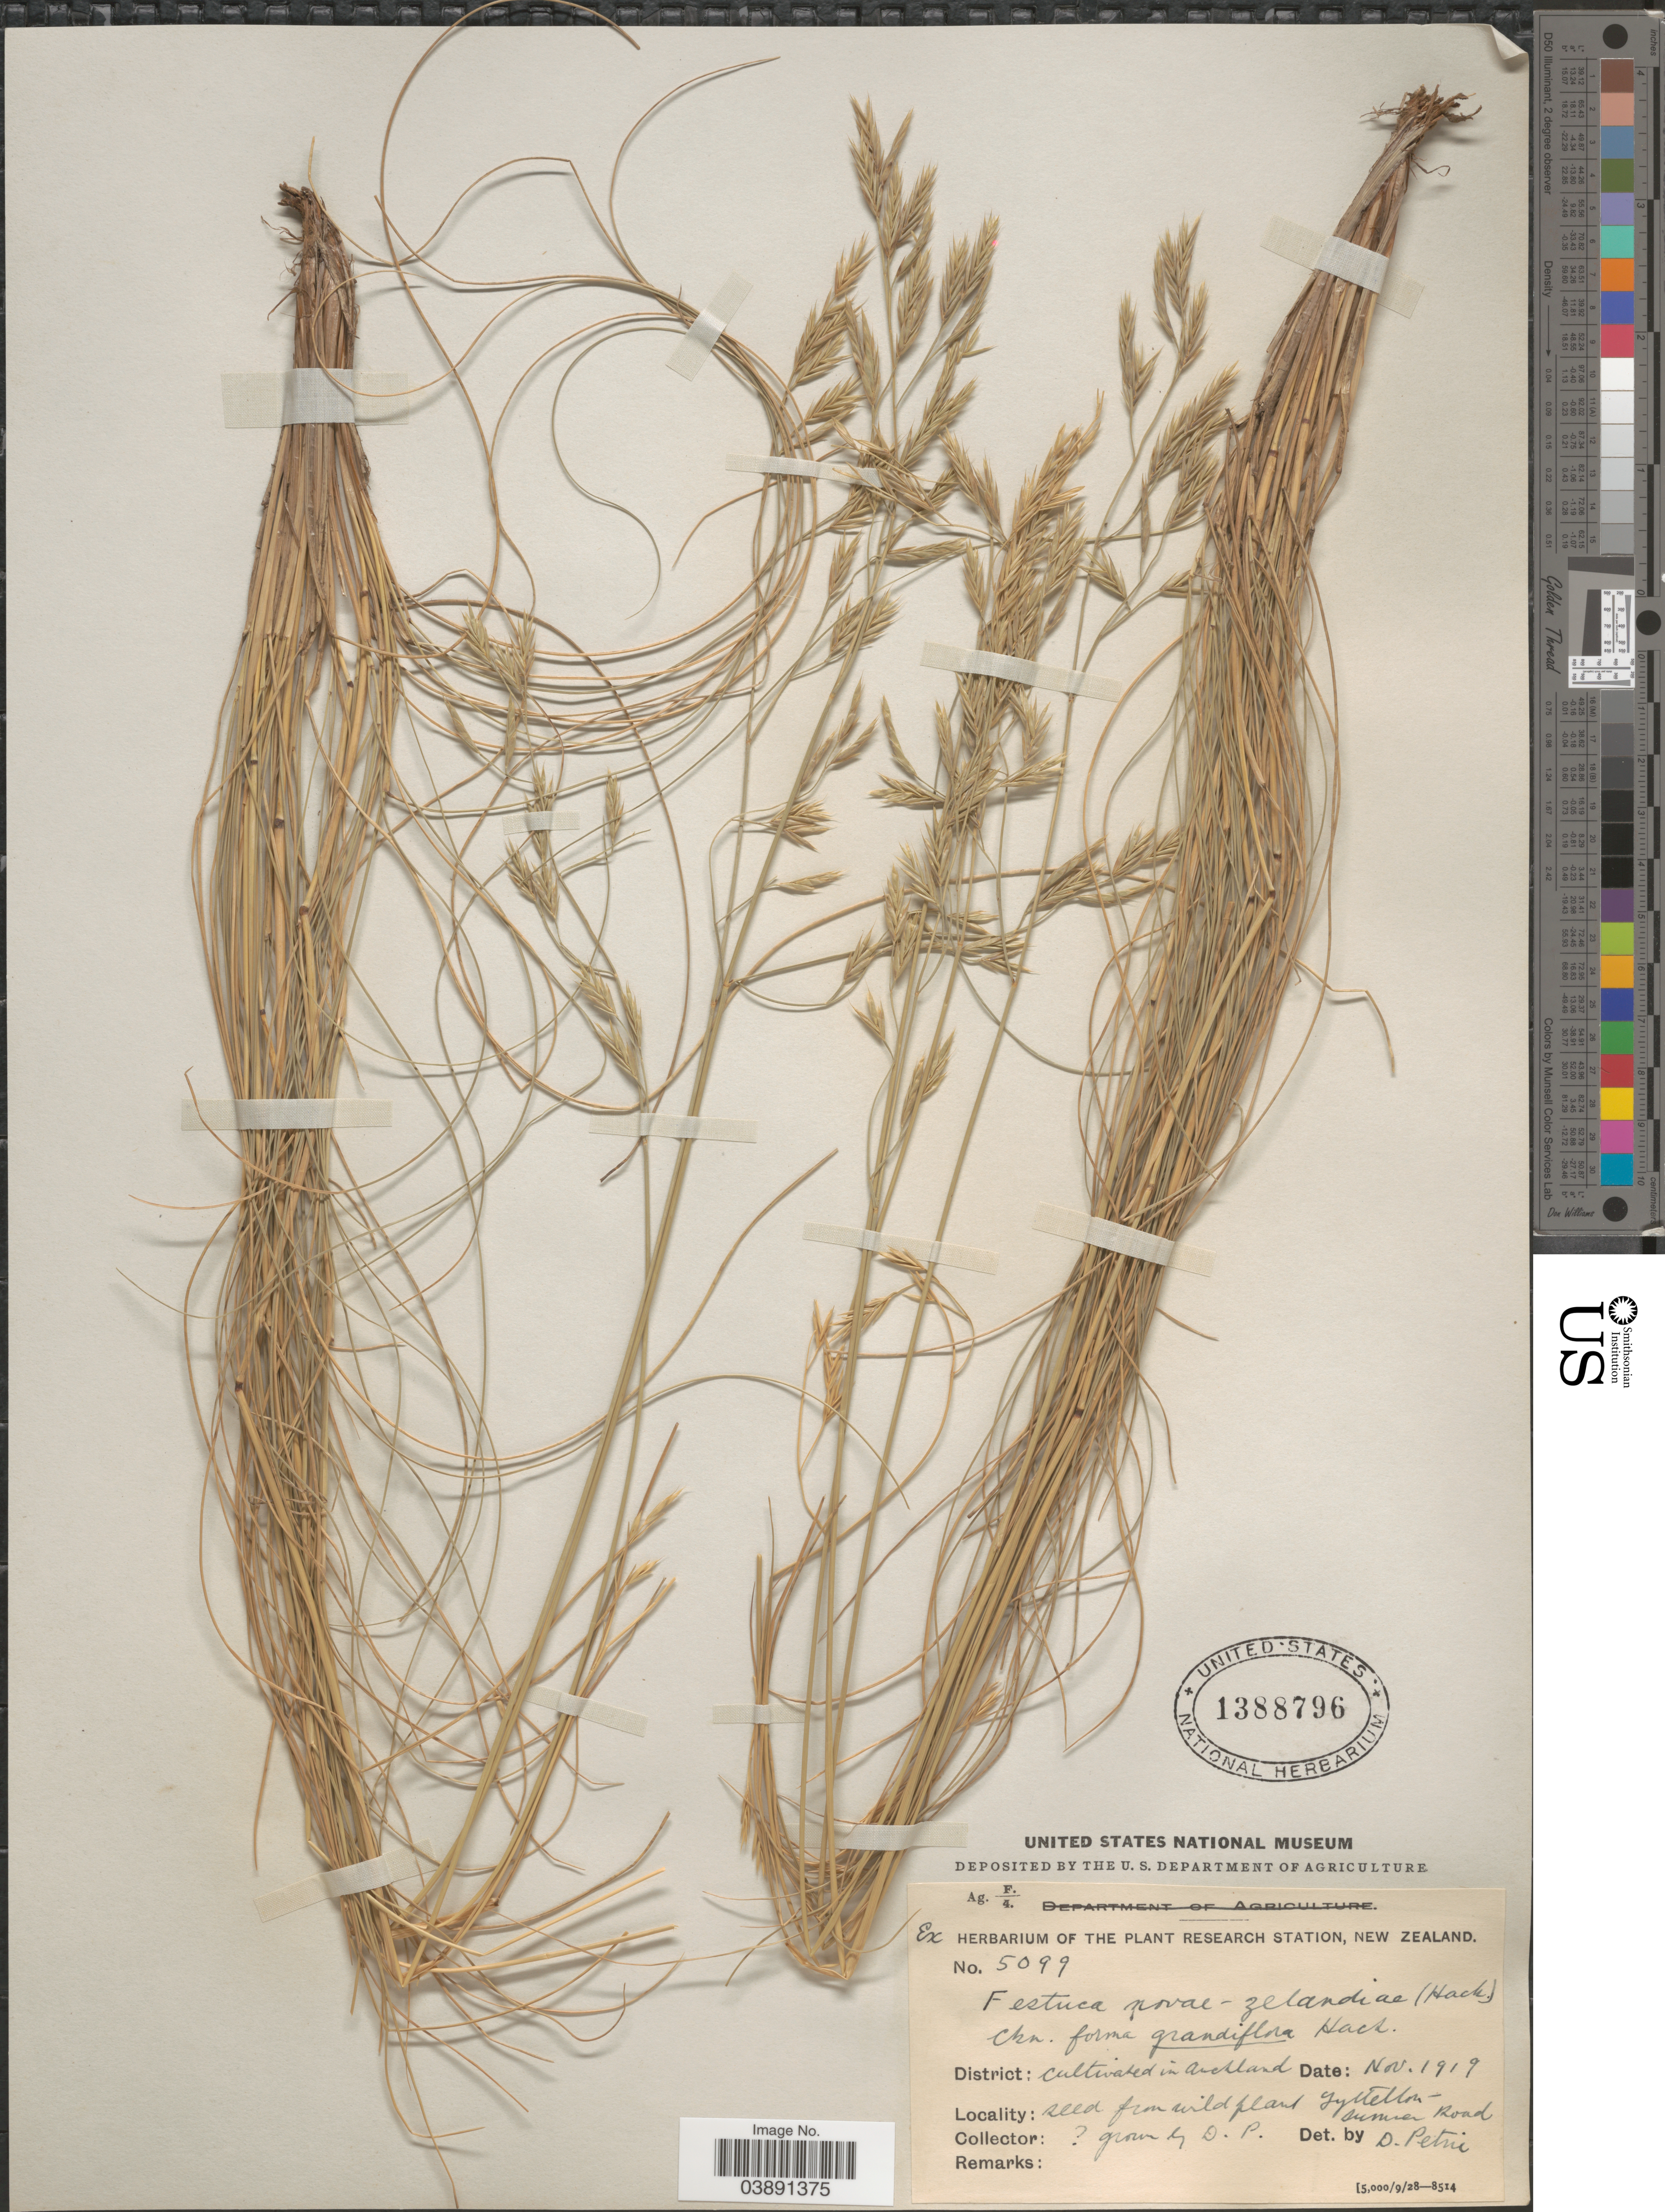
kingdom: Plantae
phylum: Tracheophyta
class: Liliopsida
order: Poales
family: Poaceae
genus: Festuca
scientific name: Festuca novae-zelandiae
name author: (Hack.) Cockayne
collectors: D. P.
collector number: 5099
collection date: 1919-11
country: New Zealand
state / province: Auckland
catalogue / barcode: US 1388796